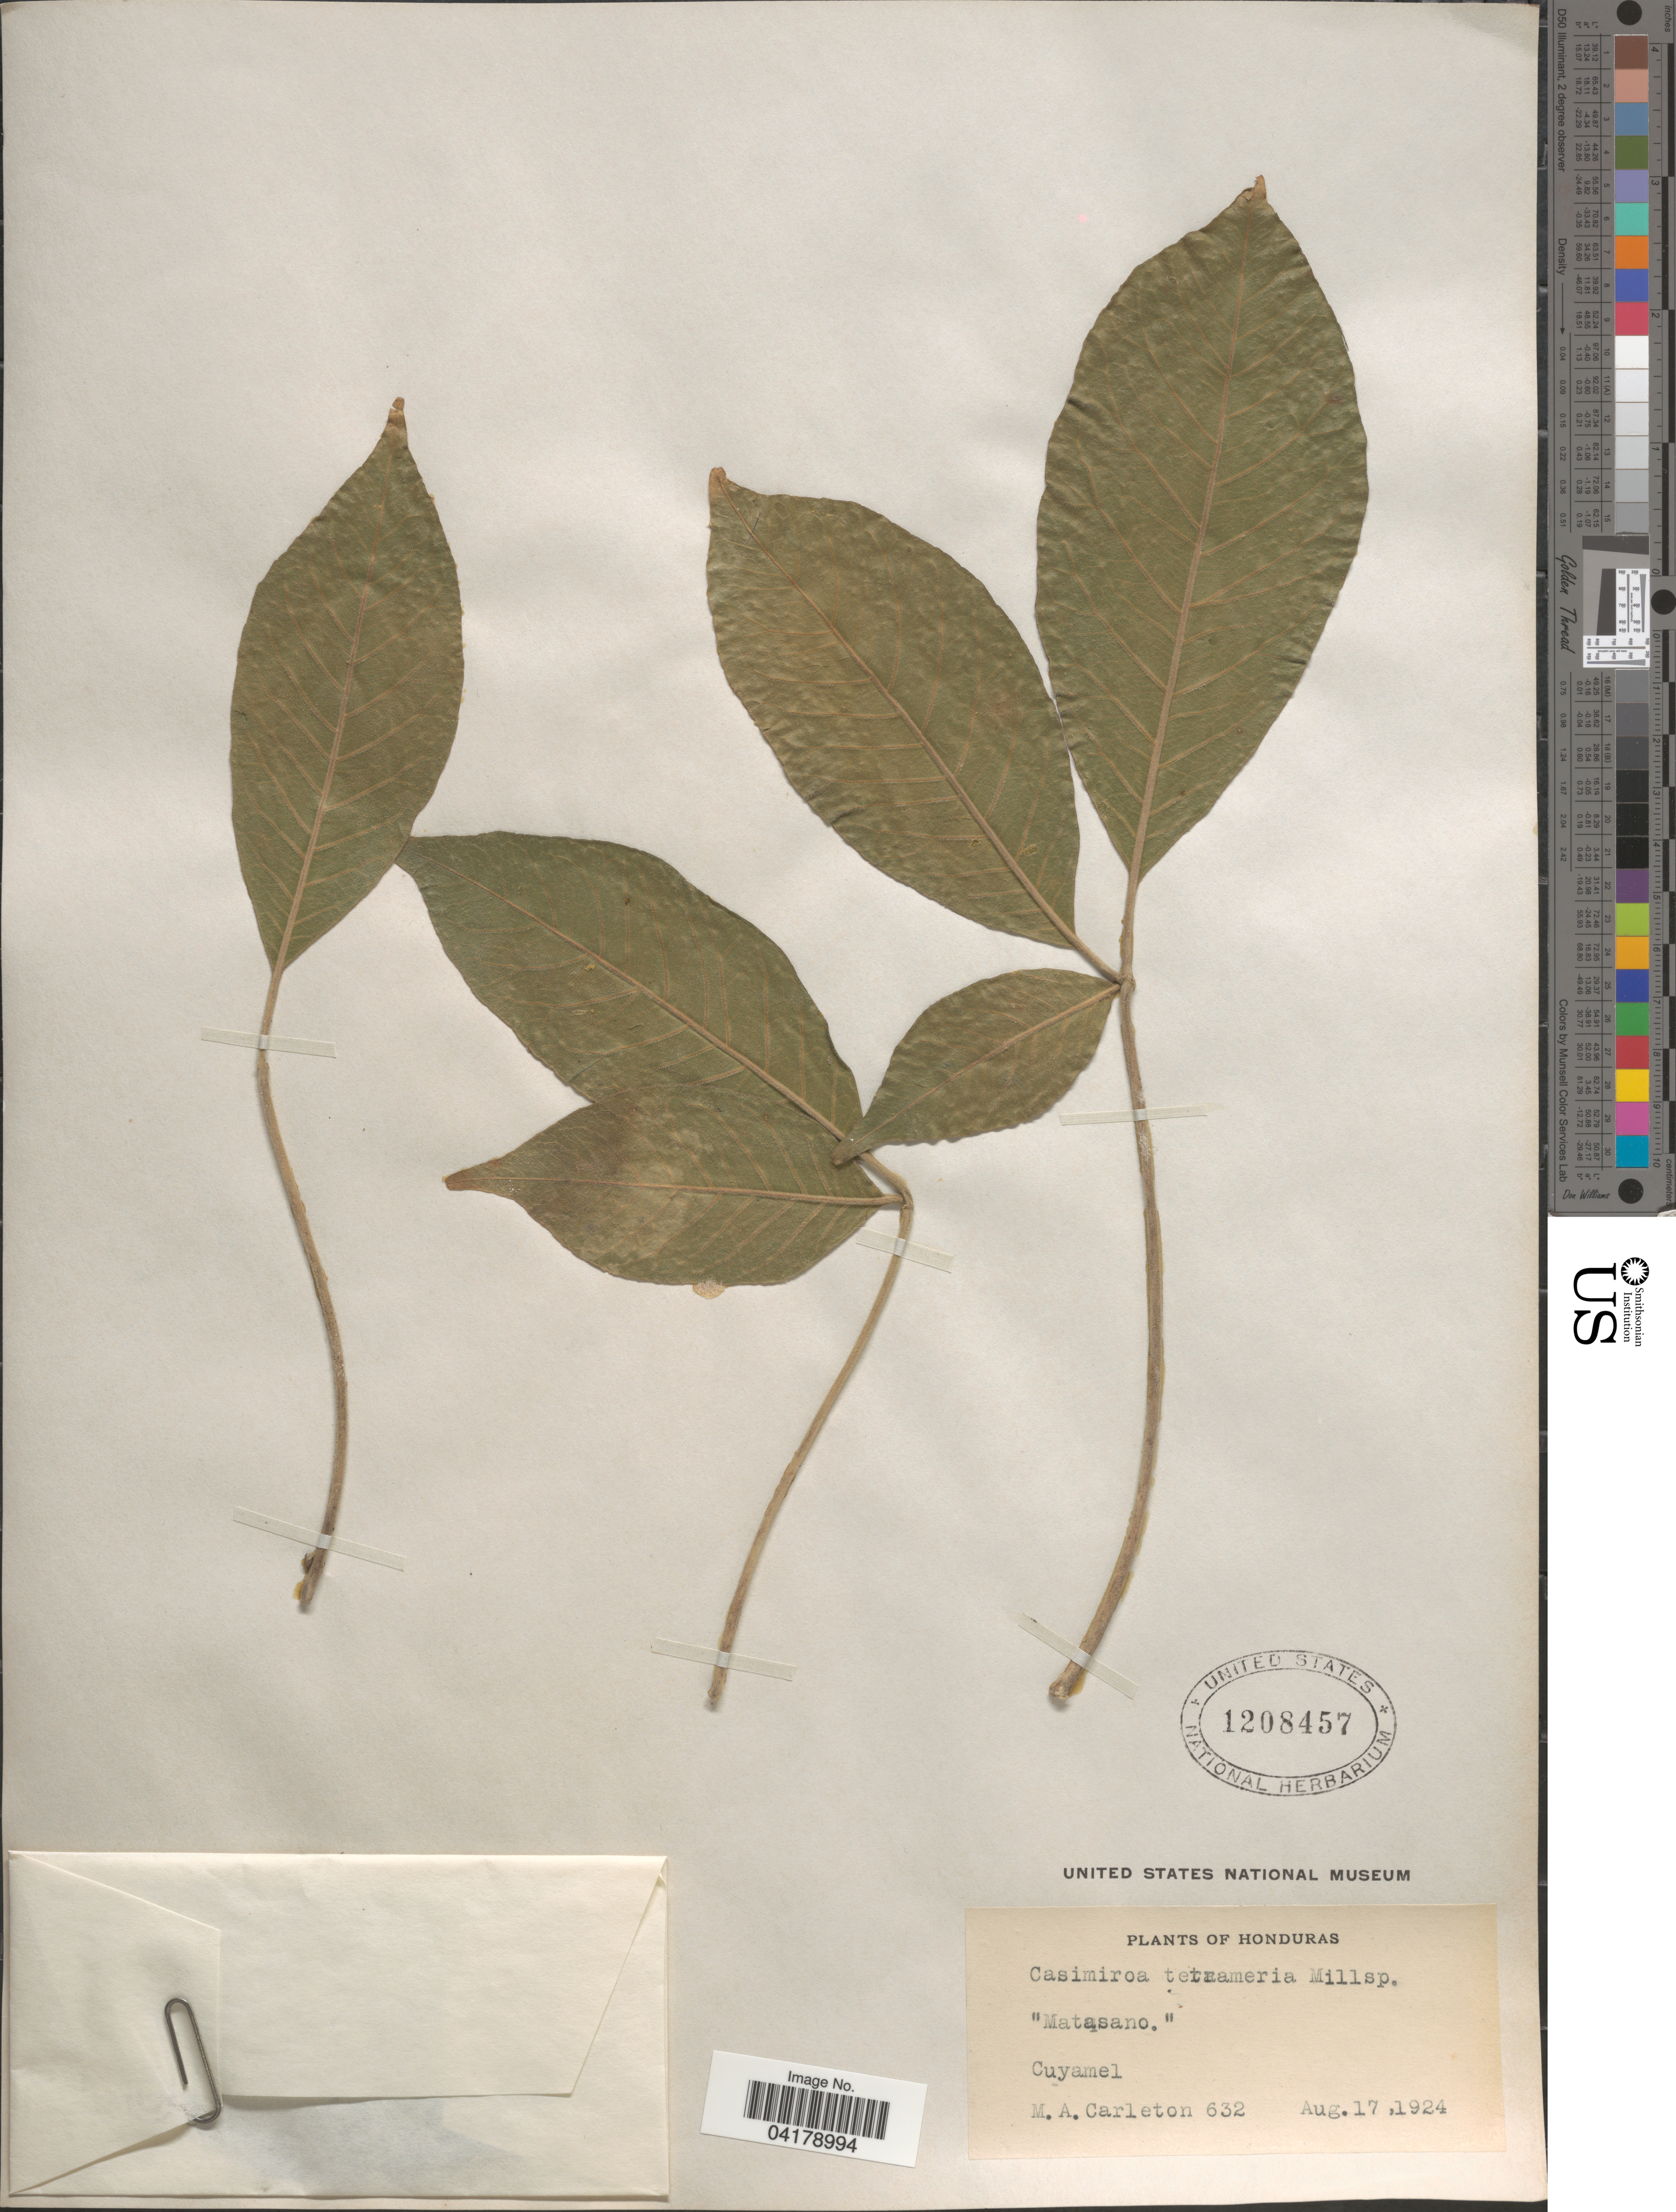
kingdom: Plantae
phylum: Tracheophyta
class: Magnoliopsida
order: Sapindales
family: Rutaceae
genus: Casimiroa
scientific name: Casimiroa tetrameria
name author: Millsp.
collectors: M. A. Carleton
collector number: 632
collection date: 1924-08-17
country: Honduras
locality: Matasano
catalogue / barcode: US 1208457